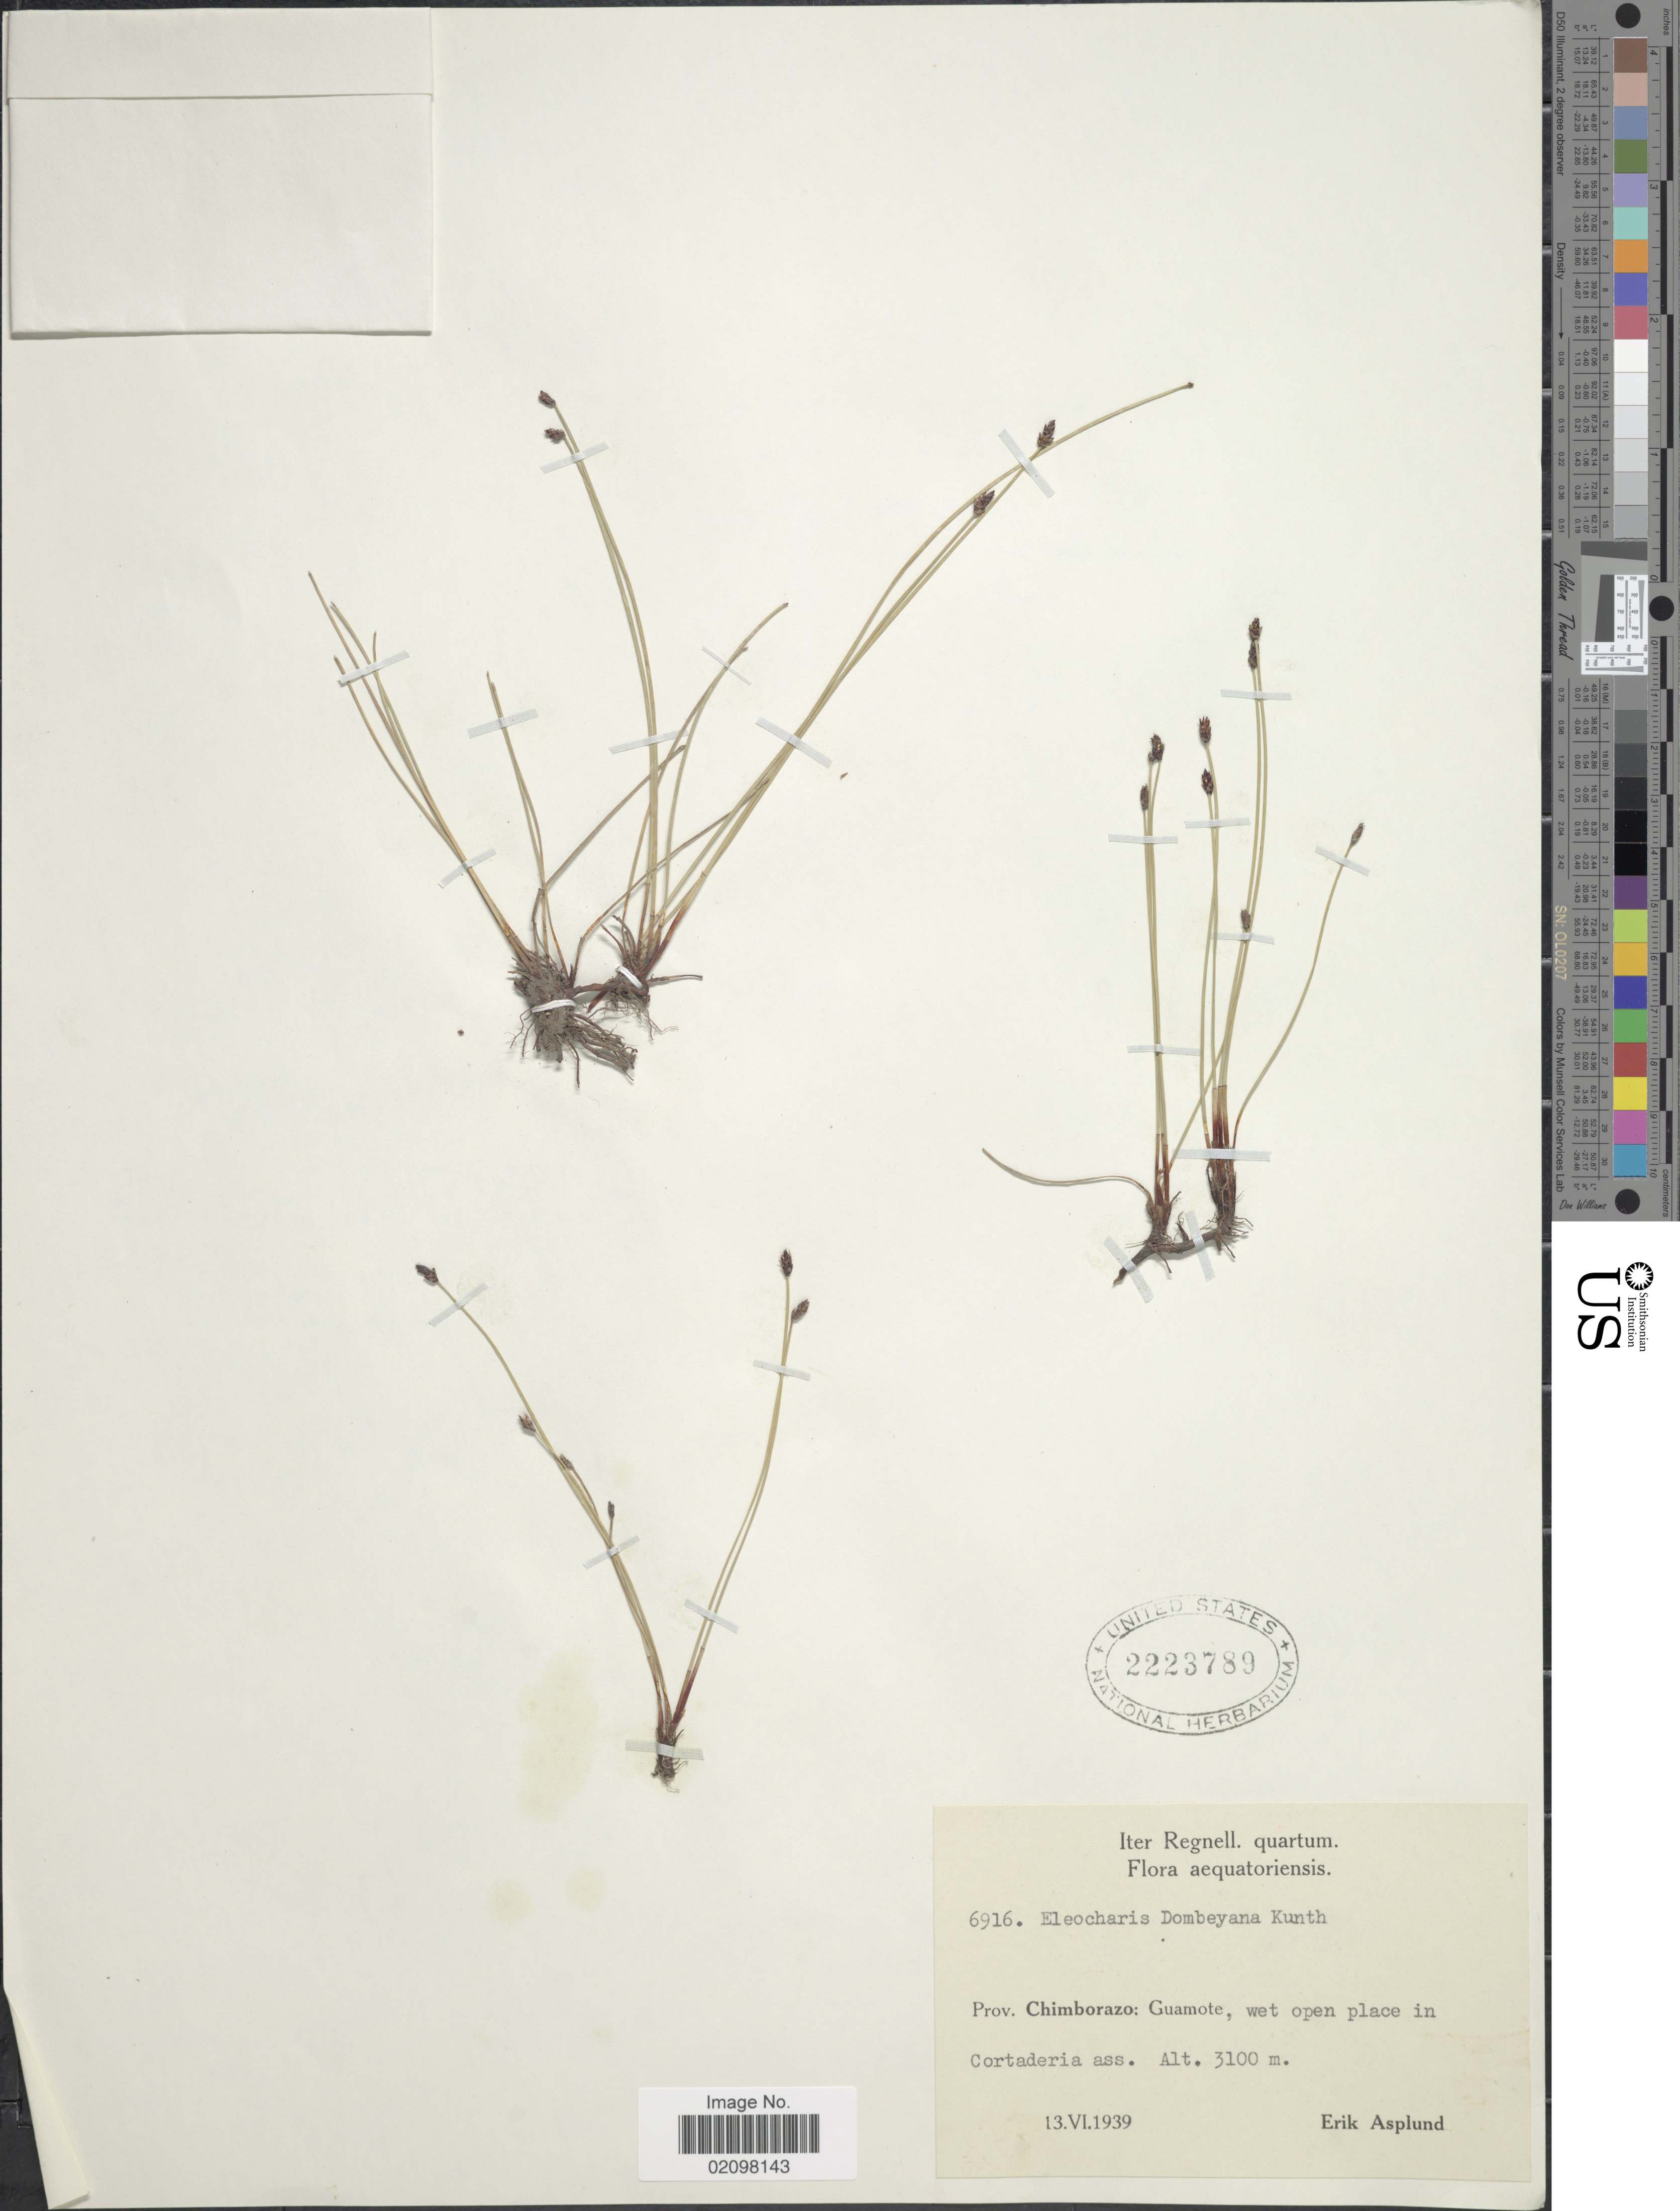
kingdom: Plantae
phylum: Tracheophyta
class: Liliopsida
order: Poales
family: Cyperaceae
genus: Eleocharis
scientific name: Eleocharis dombeyana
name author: Kunth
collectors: E. Asplund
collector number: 6916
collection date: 1939-06-13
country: Ecuador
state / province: Chimborazo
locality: Guamote, in Cortaderia ass.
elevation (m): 3100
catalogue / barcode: US 2223789